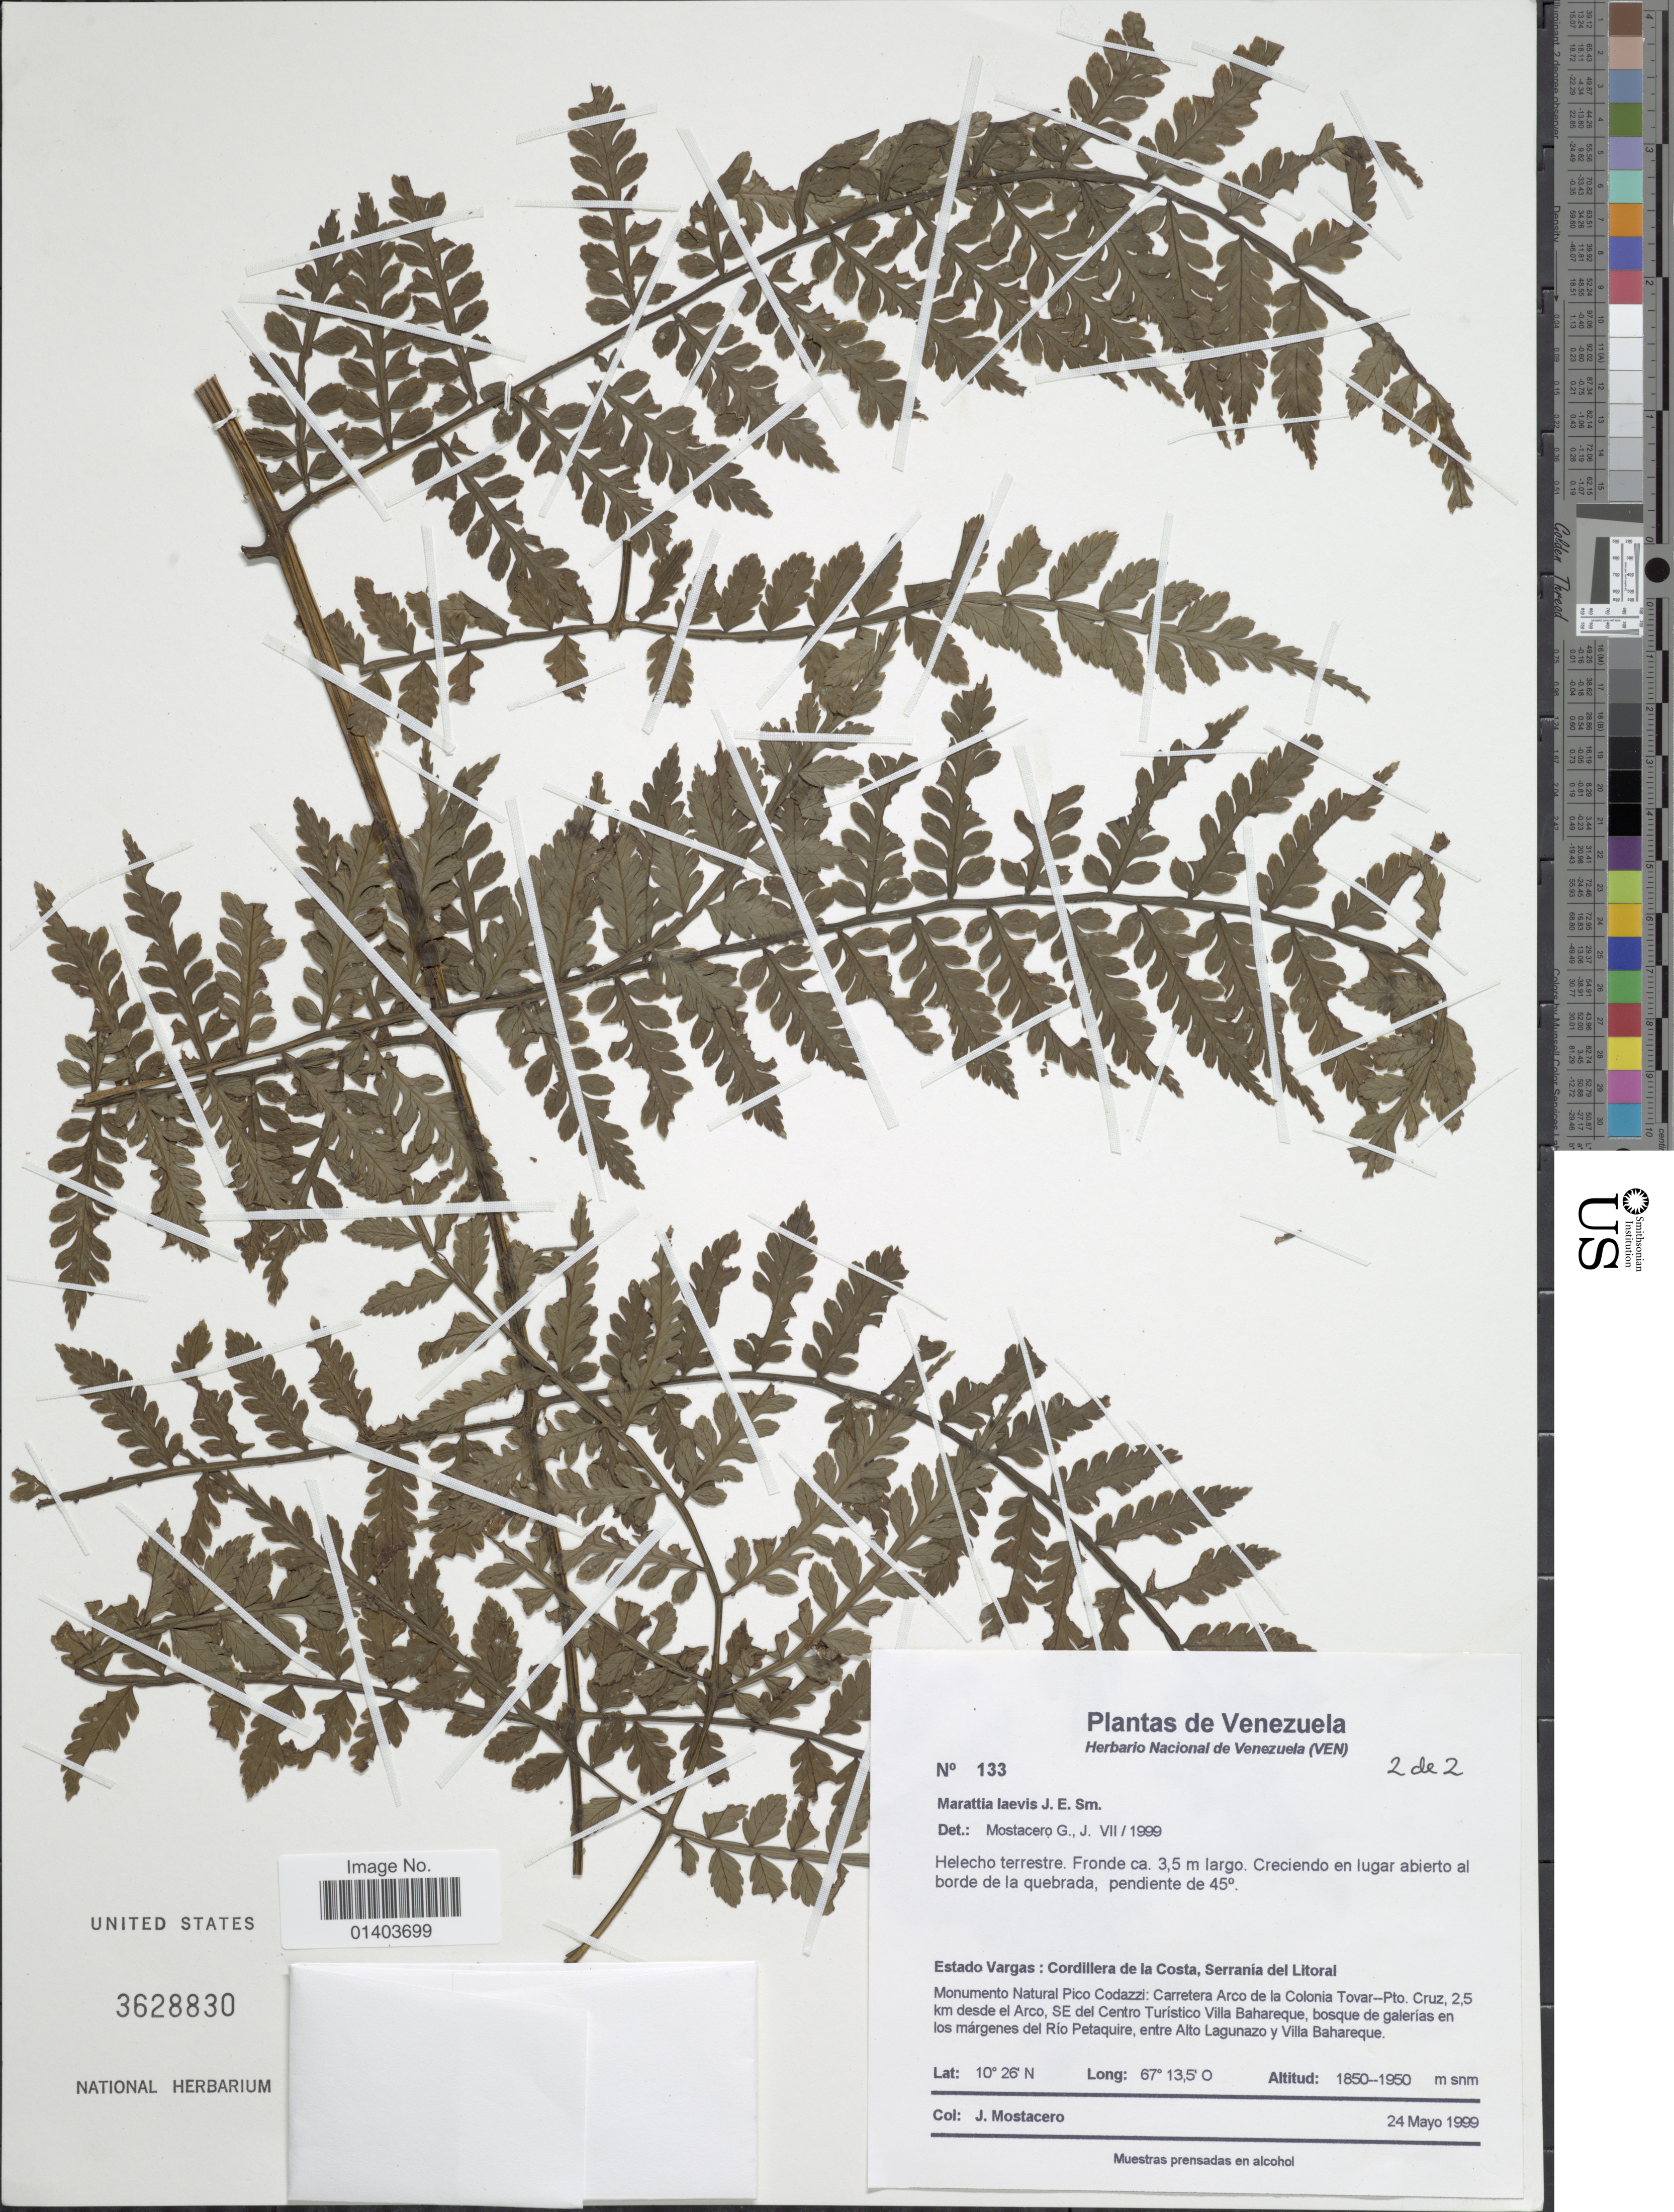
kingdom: Plantae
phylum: Tracheophyta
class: Polypodiopsida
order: Marattiales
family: Marattiaceae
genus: Eupodium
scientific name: Eupodium laeve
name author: (Sm.) Murdock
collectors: J. Mostacero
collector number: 133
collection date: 1999-05-24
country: Venezuela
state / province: Vargas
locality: Estado Vargas: Cordillera de la Costa,Serrania del Litoral. Monumento Natural Pico Codazzi: Carretera Arco de la Colonia Tovar-Pto, Cruz 2,5 km desde el Arco,SE del Centro Turistico Villa Baharque, bosque de galerias en los margenes del Rio, entre Alto Lagunazo y Villa Bahareque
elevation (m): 1850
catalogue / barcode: US 3628830